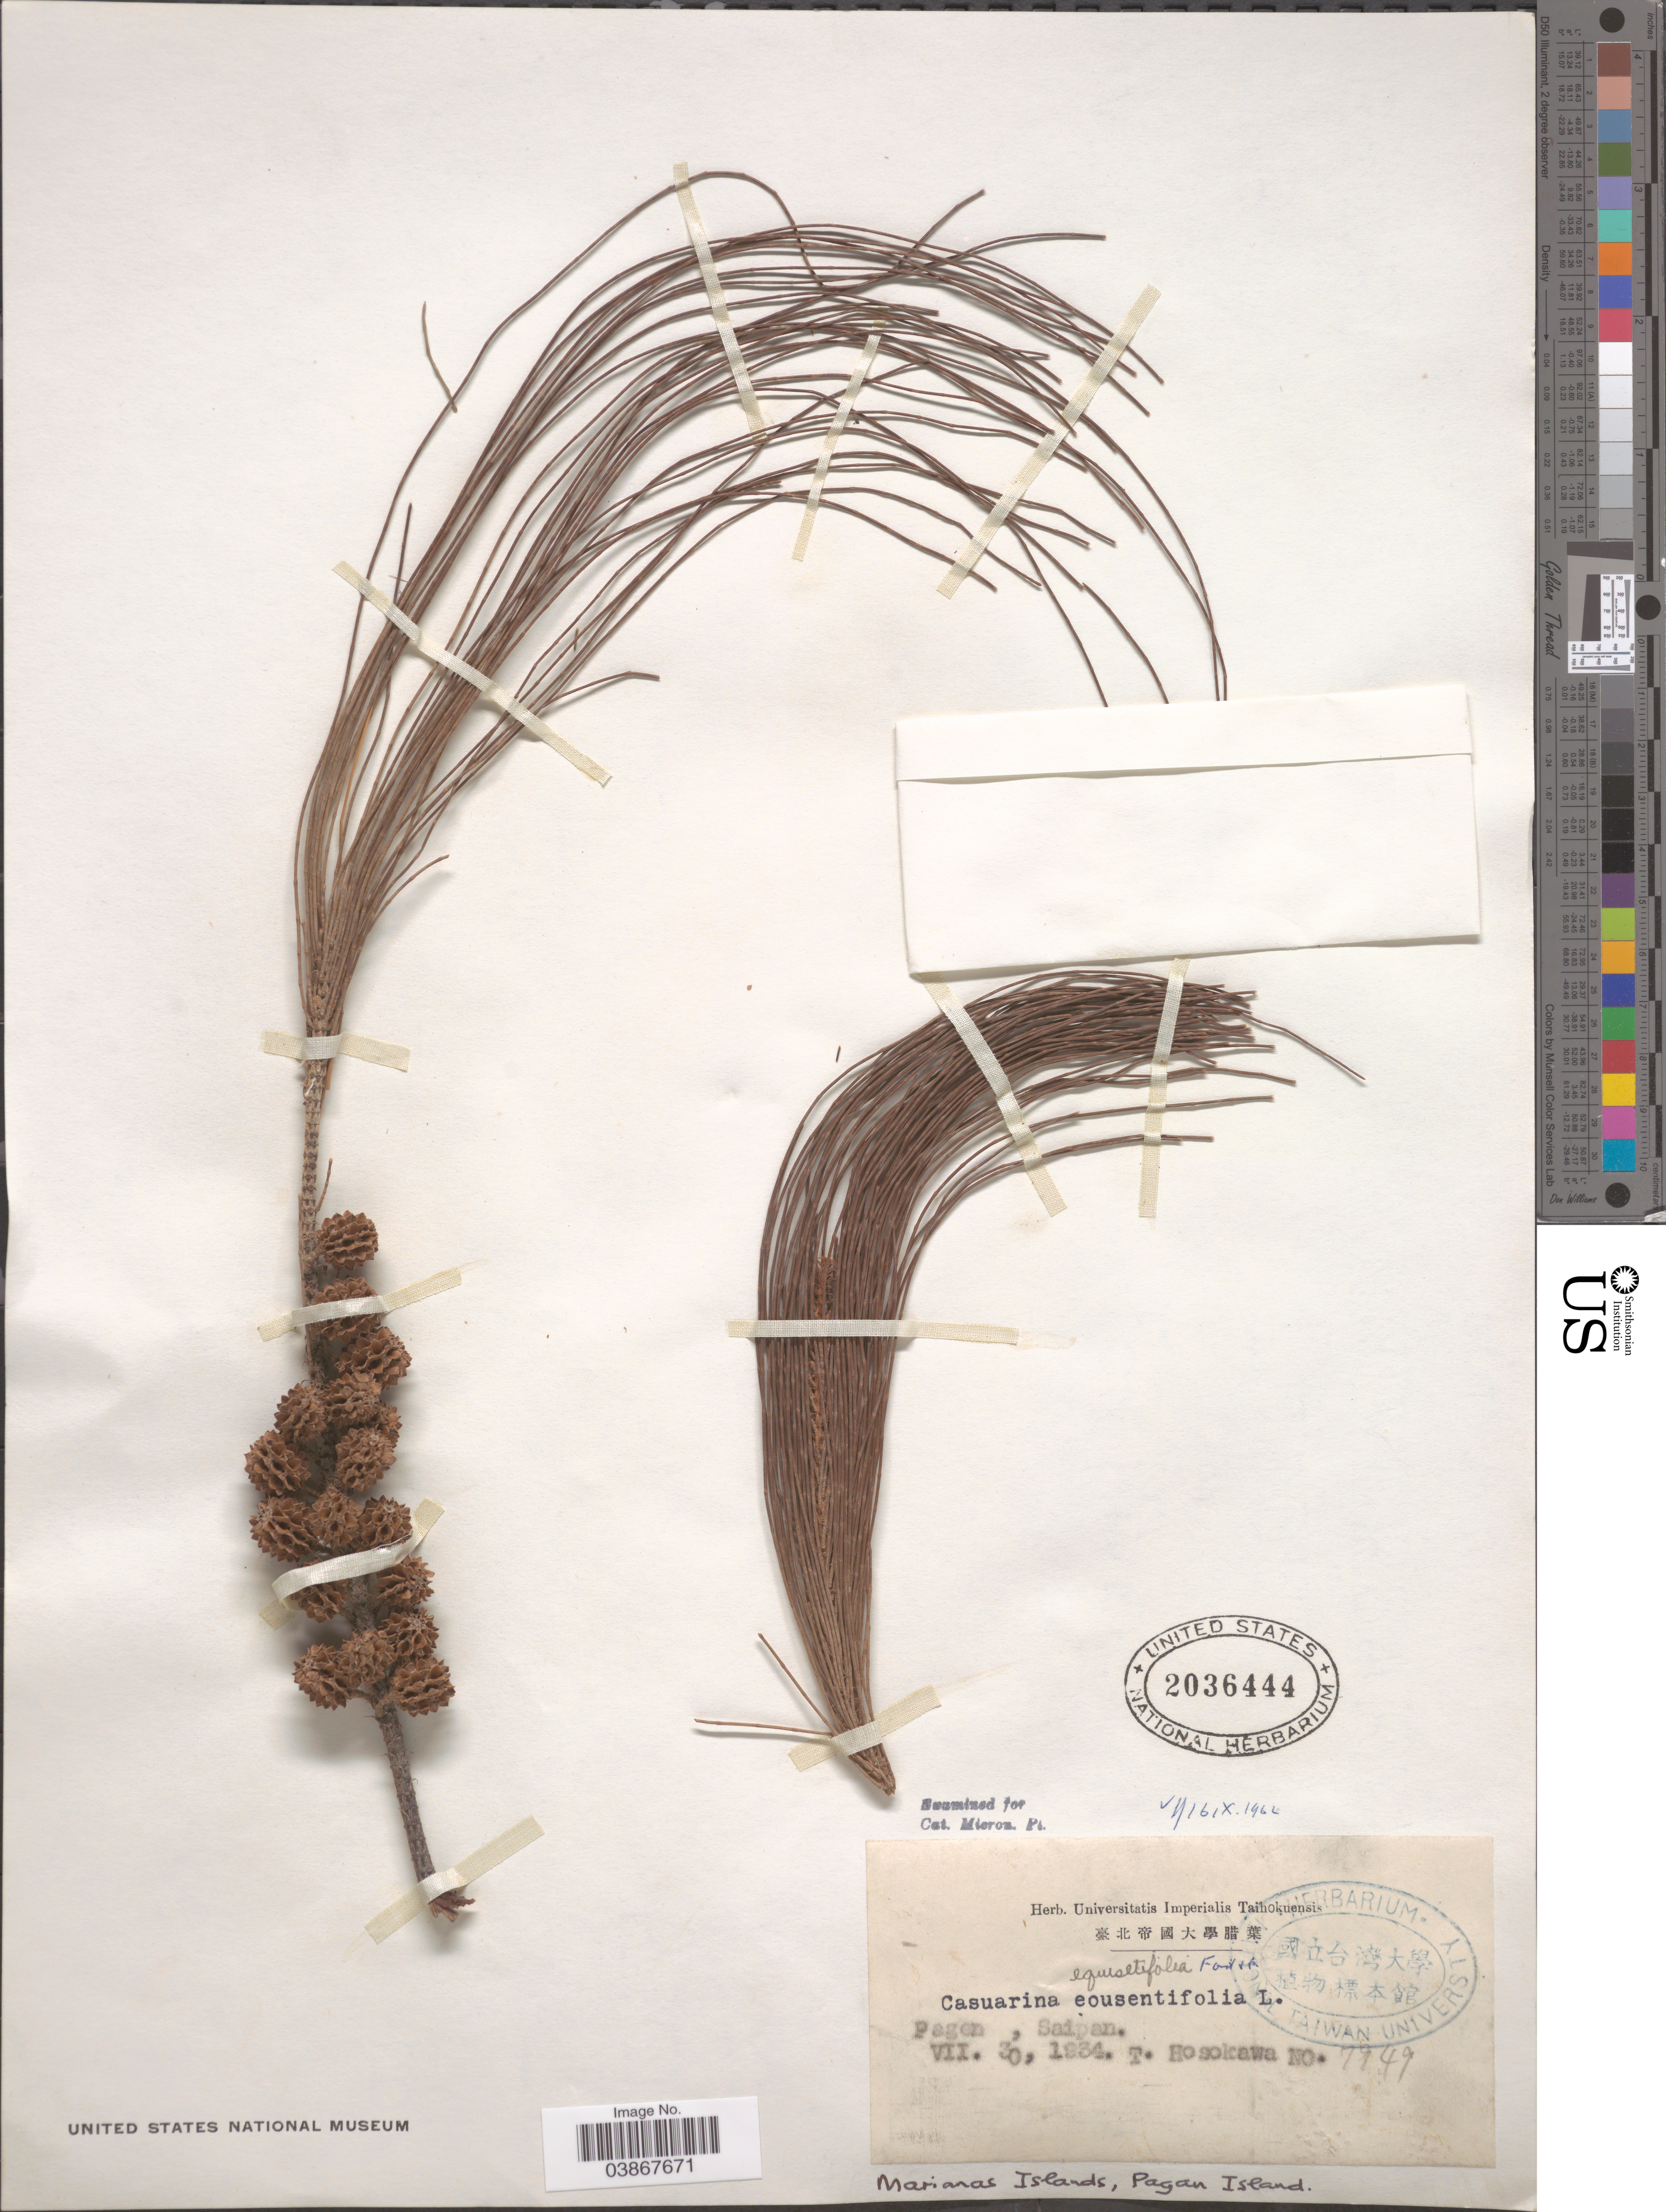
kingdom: Plantae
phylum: Tracheophyta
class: Magnoliopsida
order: Fagales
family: Casuarinaceae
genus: Casuarina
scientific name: Casuarina equisetifolia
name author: L.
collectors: T. Hosokawa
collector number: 7949*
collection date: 1934-07-30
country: Northern Mariana Islands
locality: Pagan, Saipan. Marianas Islands, Pagan Island.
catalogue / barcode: US 2036444